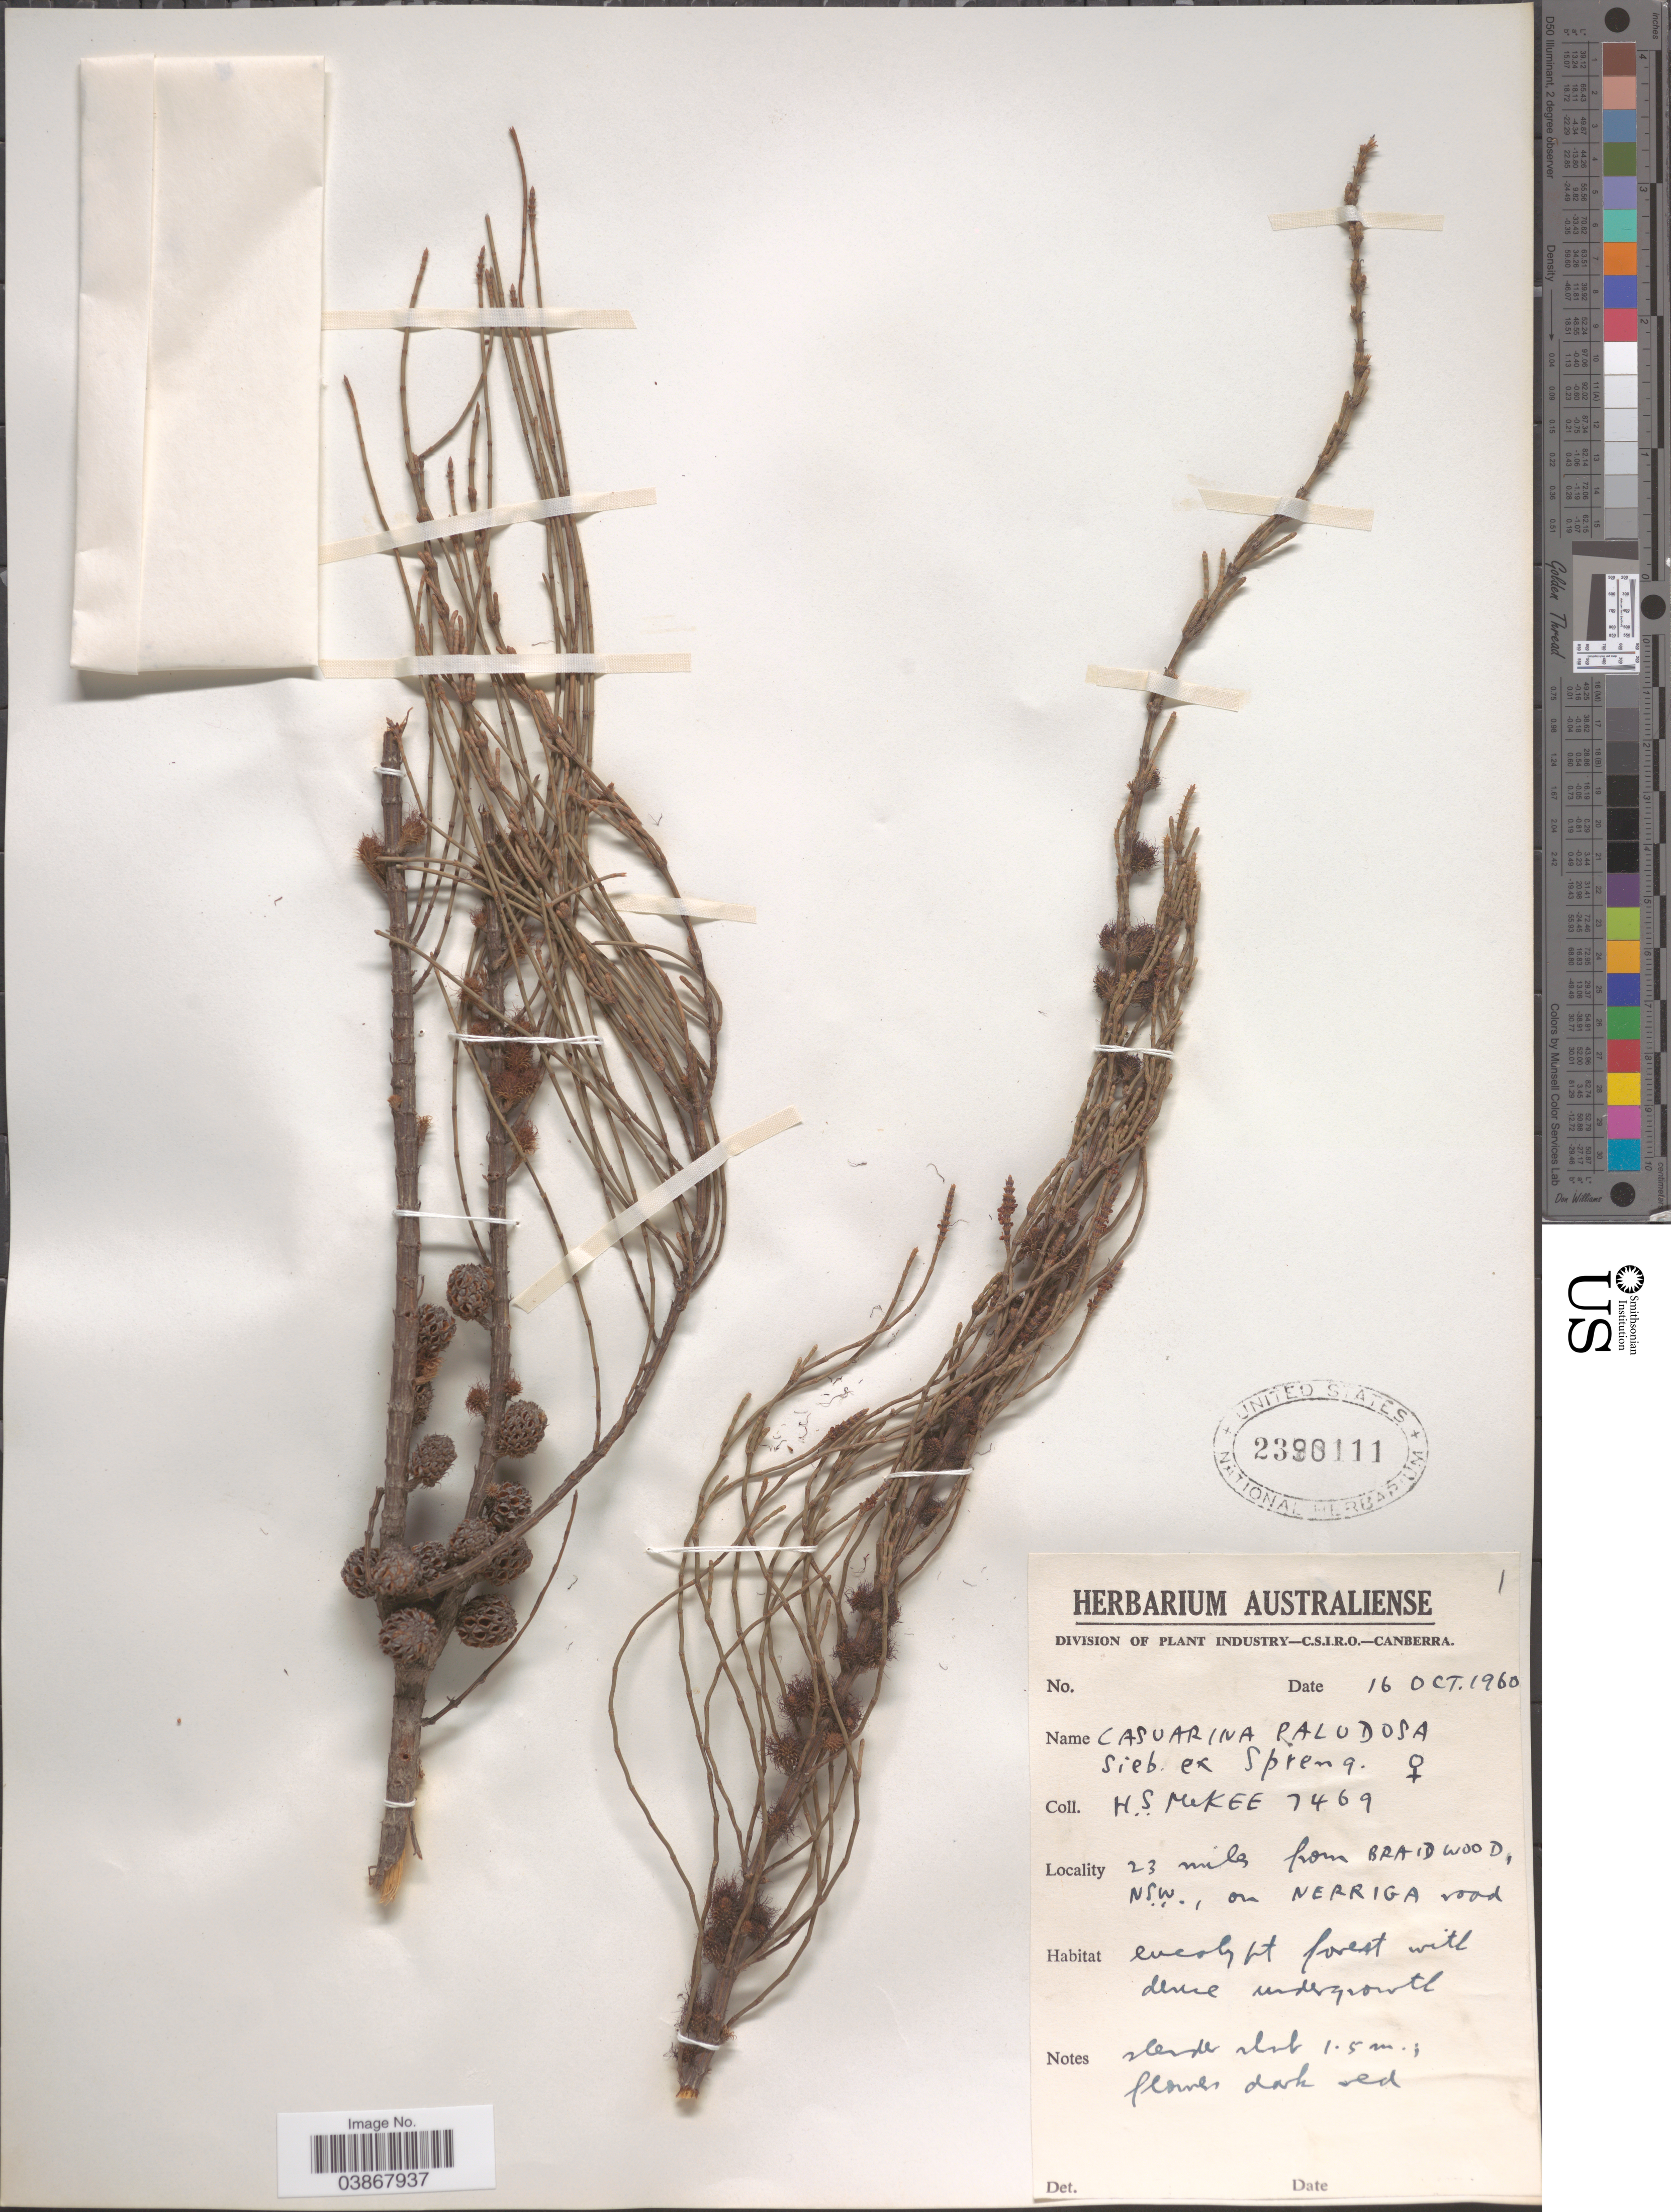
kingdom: Plantae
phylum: Tracheophyta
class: Magnoliopsida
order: Fagales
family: Casuarinaceae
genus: Casuarina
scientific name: Casuarina paludosa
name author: Sieber ex Spreng.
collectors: H. S. McKee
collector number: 7469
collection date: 1960-10-16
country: Australia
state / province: New South Wales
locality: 23 miles from Braidwood, on Nerriga road.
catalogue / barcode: US 2390111